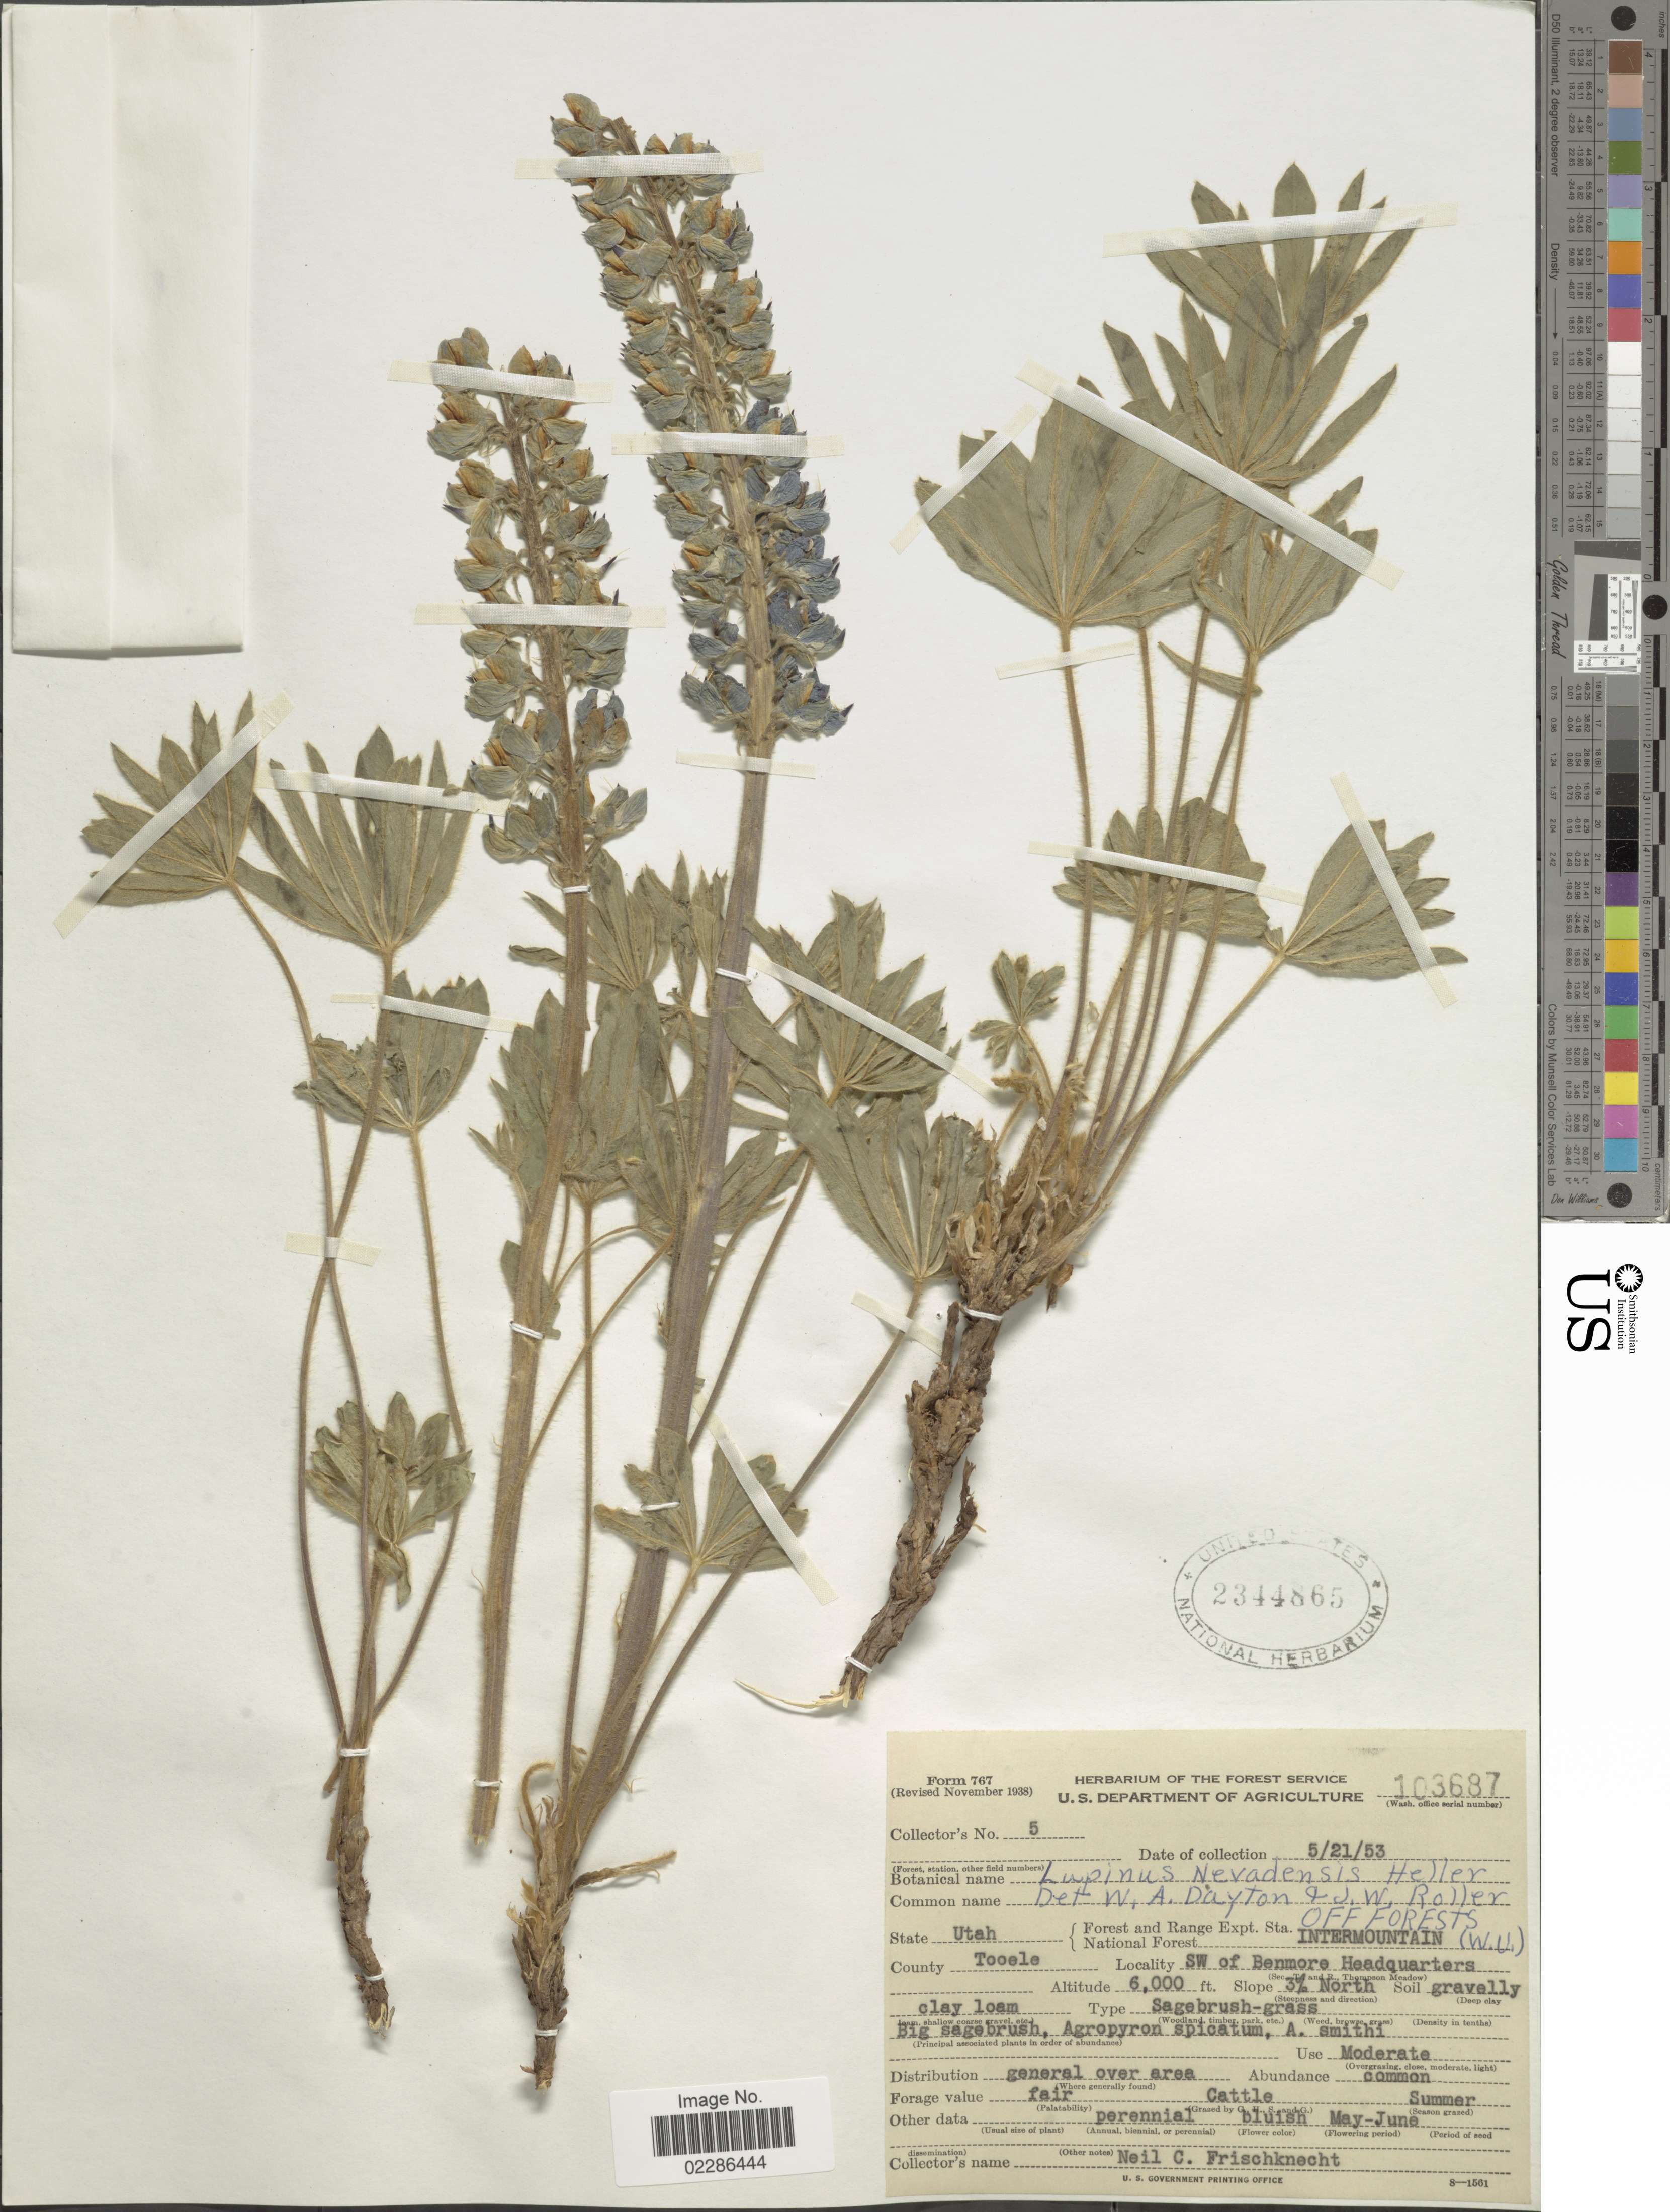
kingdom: Plantae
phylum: Tracheophyta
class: Magnoliopsida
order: Fabales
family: Fabaceae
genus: Lupinus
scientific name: Lupinus nevadensis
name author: A. Heller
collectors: N. Frischknecht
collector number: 5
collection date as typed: Transcribed d/m/y: 21/5/53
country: United States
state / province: Utah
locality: Tooele, SW of Benmore Headquarters, Intermountain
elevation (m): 1829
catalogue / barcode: US 2344865